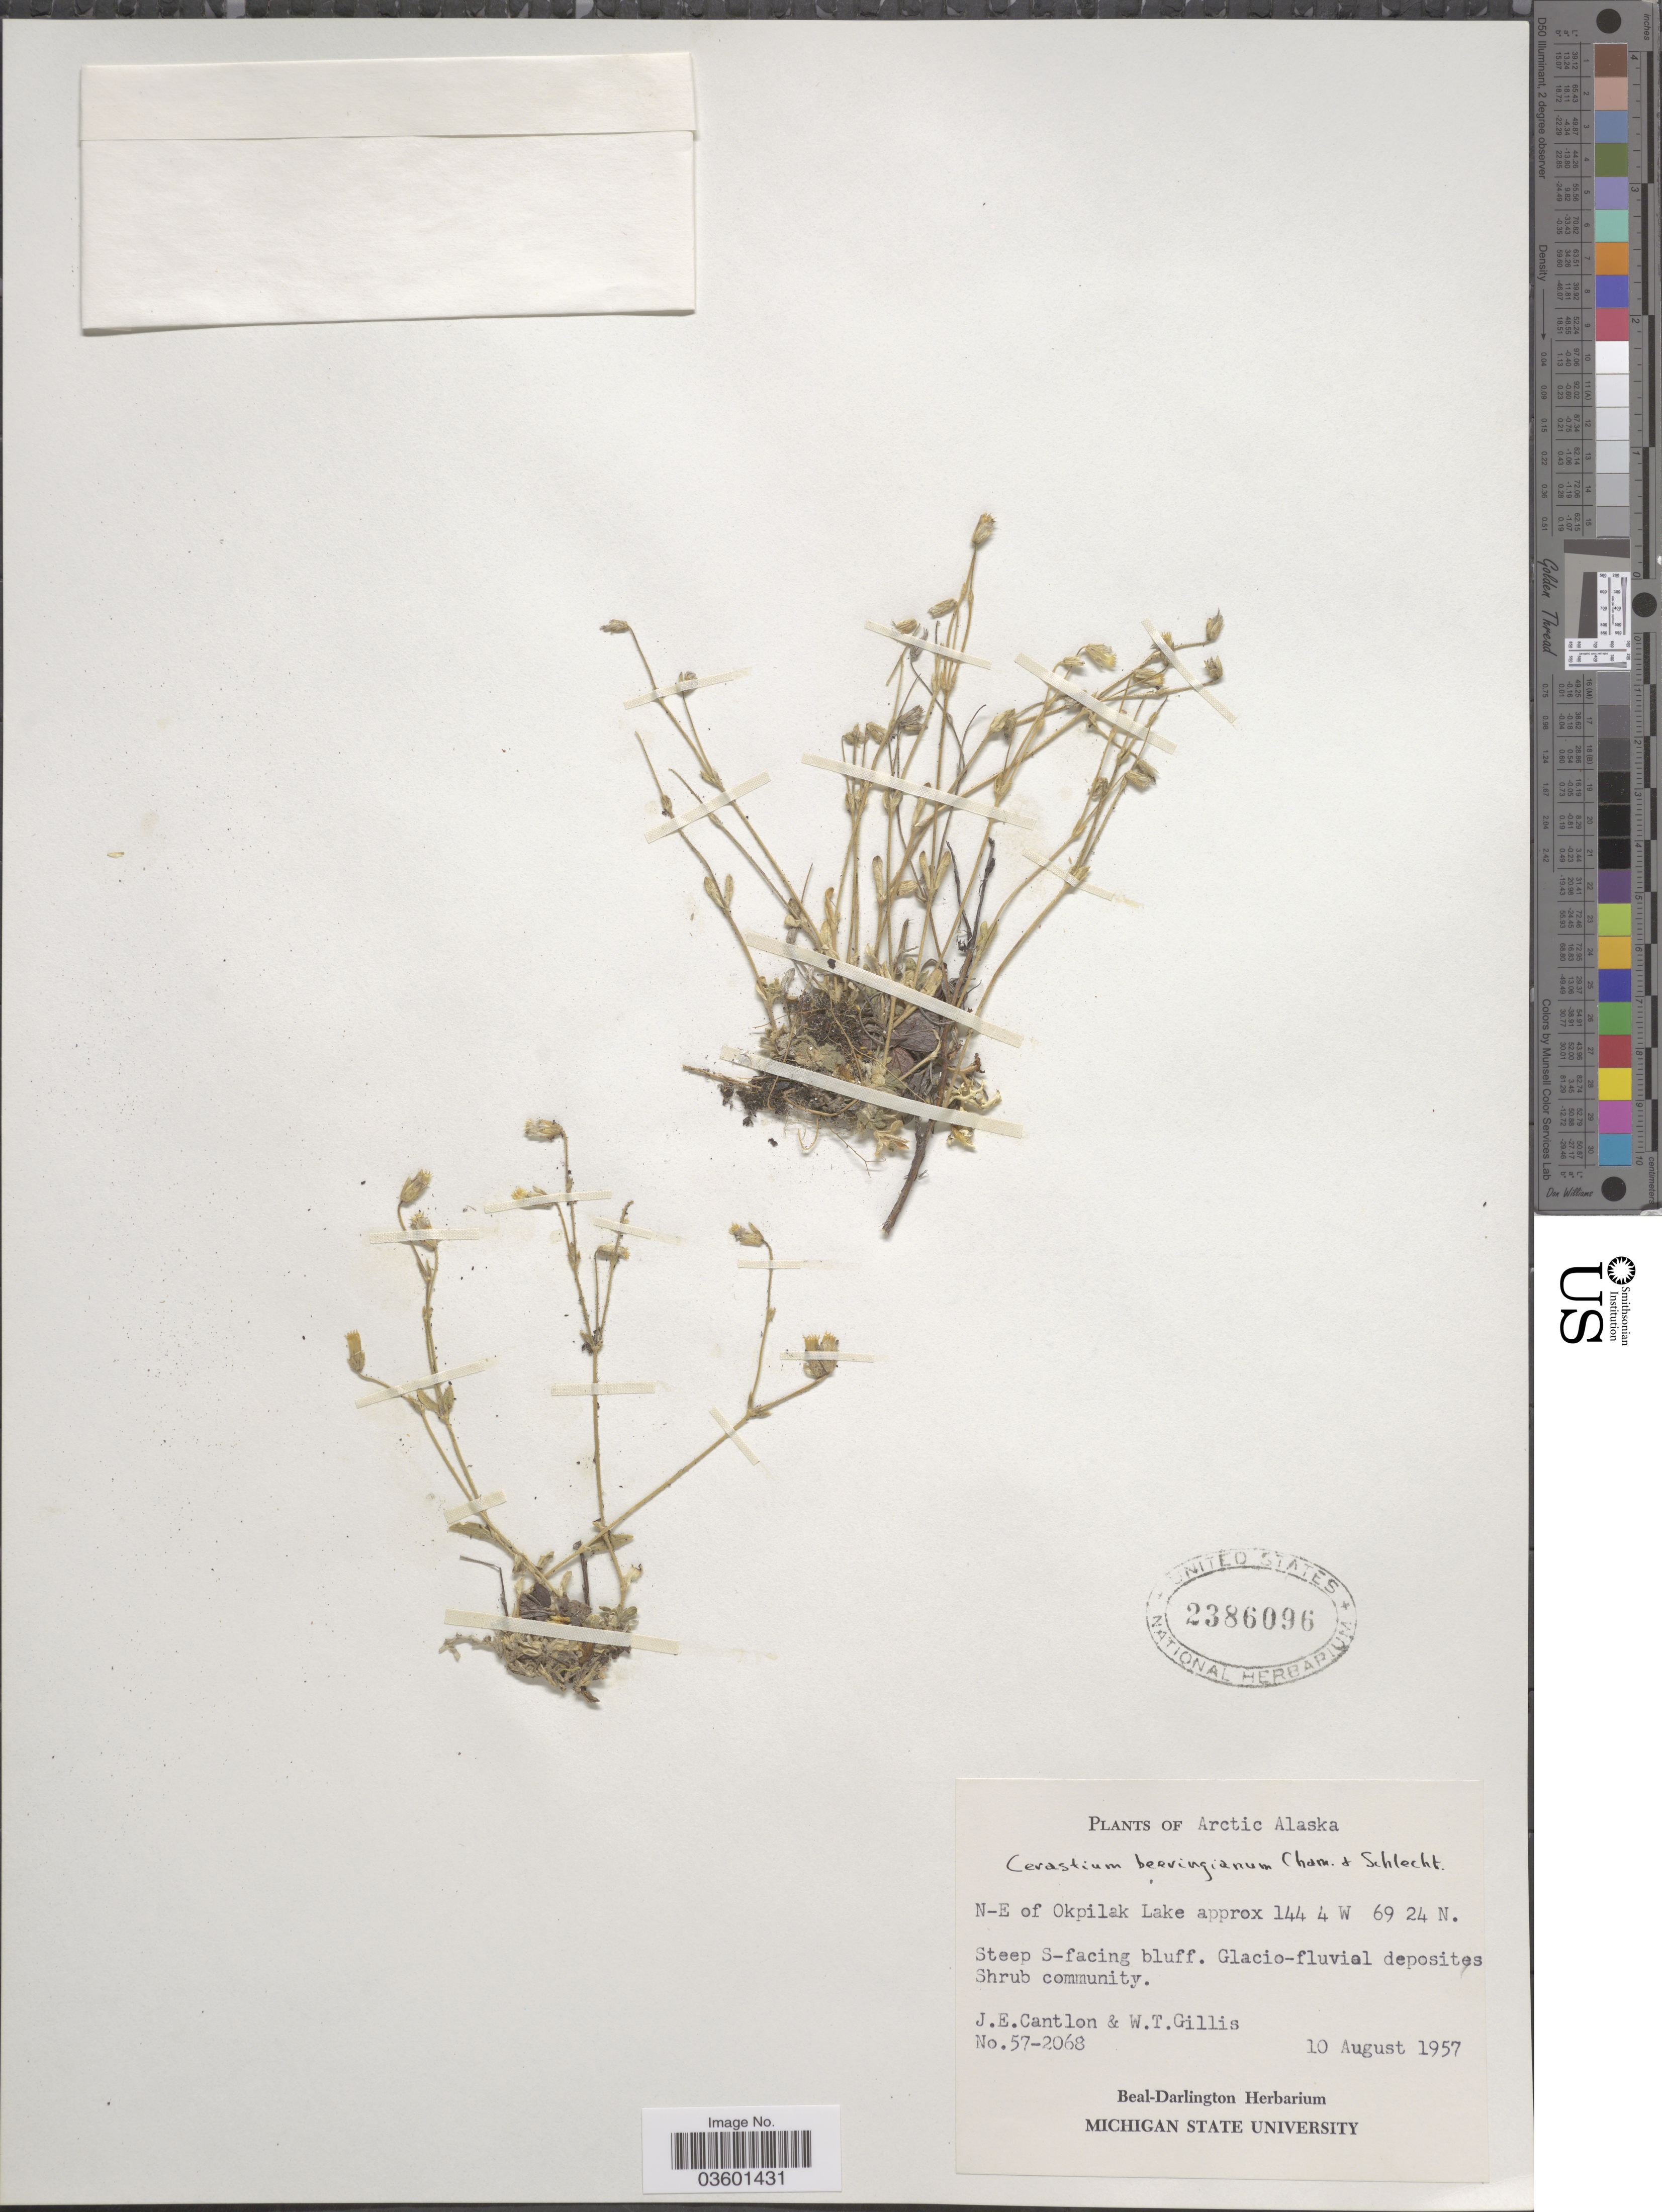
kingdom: Plantae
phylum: Tracheophyta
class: Magnoliopsida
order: Caryophyllales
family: Caryophyllaceae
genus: Cerastium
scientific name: Cerastium beeringianum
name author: Cham. & Schltdl.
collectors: J. Cantlon & W. T. Gillis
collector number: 57-2068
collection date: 1957-08-10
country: United States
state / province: Alaska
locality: Arctic Alaska. N-E of Okpilak Lake.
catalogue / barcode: US 2386096